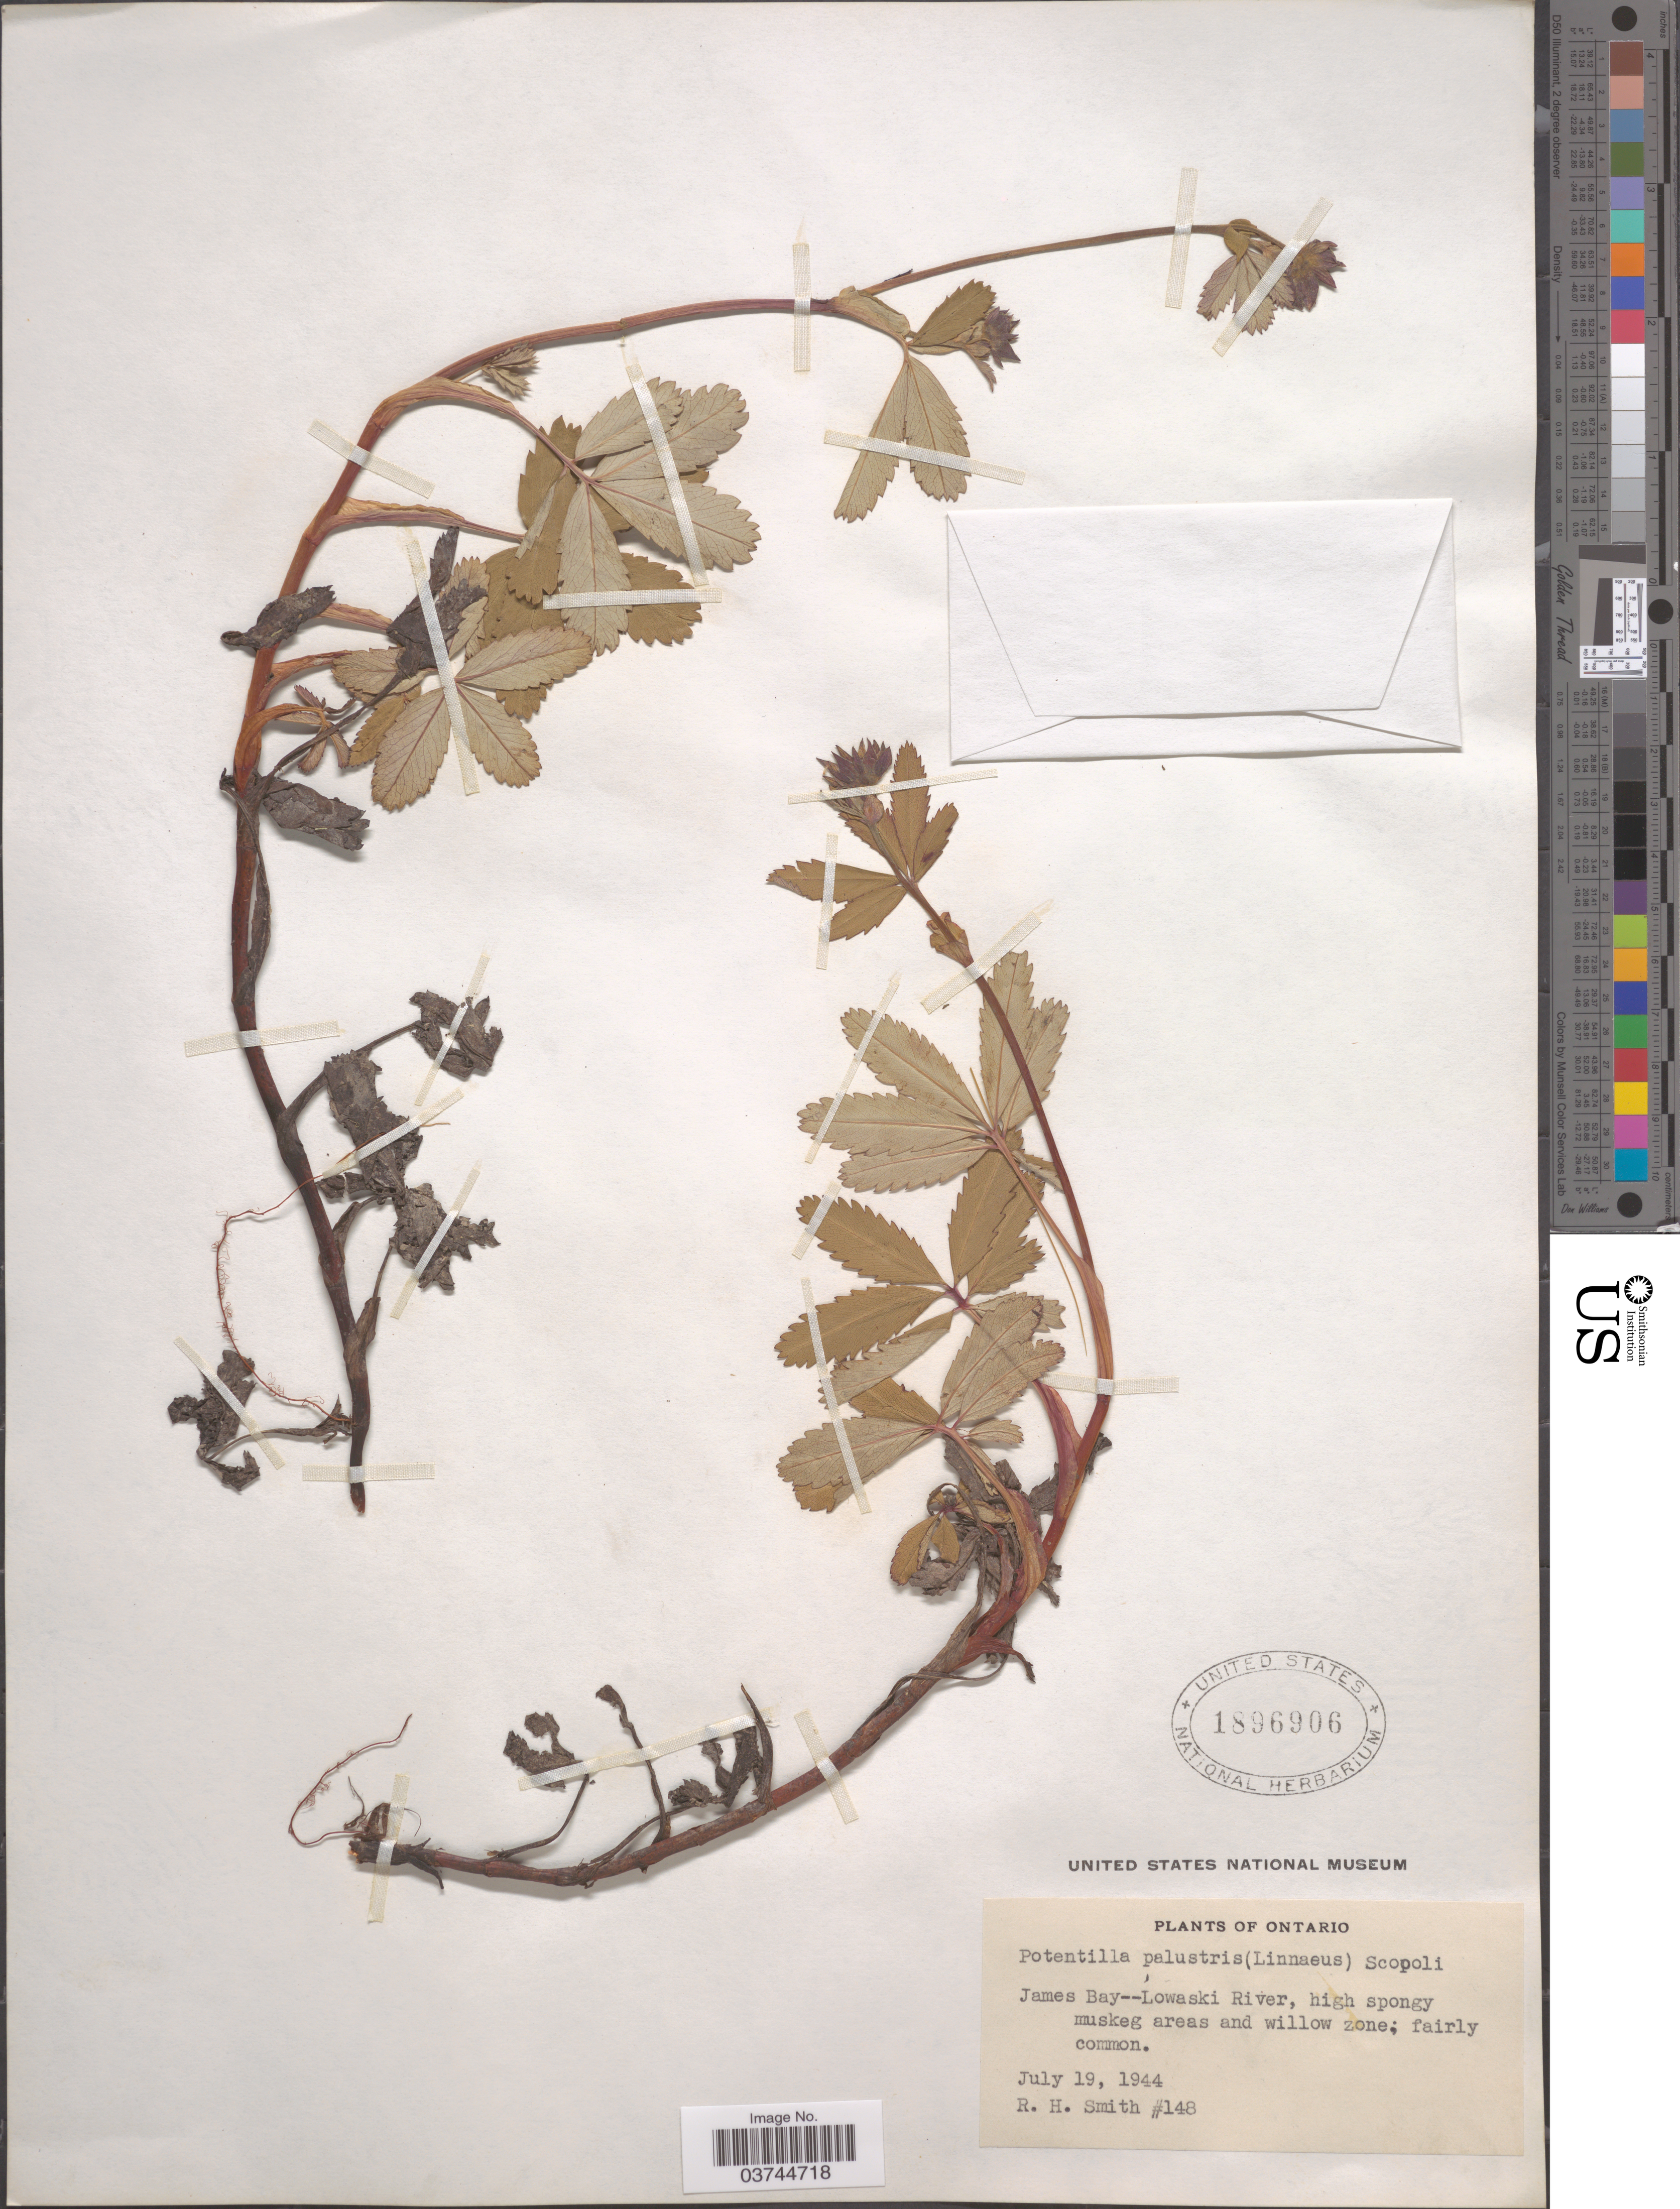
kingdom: Plantae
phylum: Tracheophyta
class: Magnoliopsida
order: Rosales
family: Rosaceae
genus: Comarum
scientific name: Comarum palustre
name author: L.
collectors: R. H. Smith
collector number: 148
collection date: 1944-07-19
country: Canada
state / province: Ontario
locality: James Bay -- Lowaski River.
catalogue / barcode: US 1896906